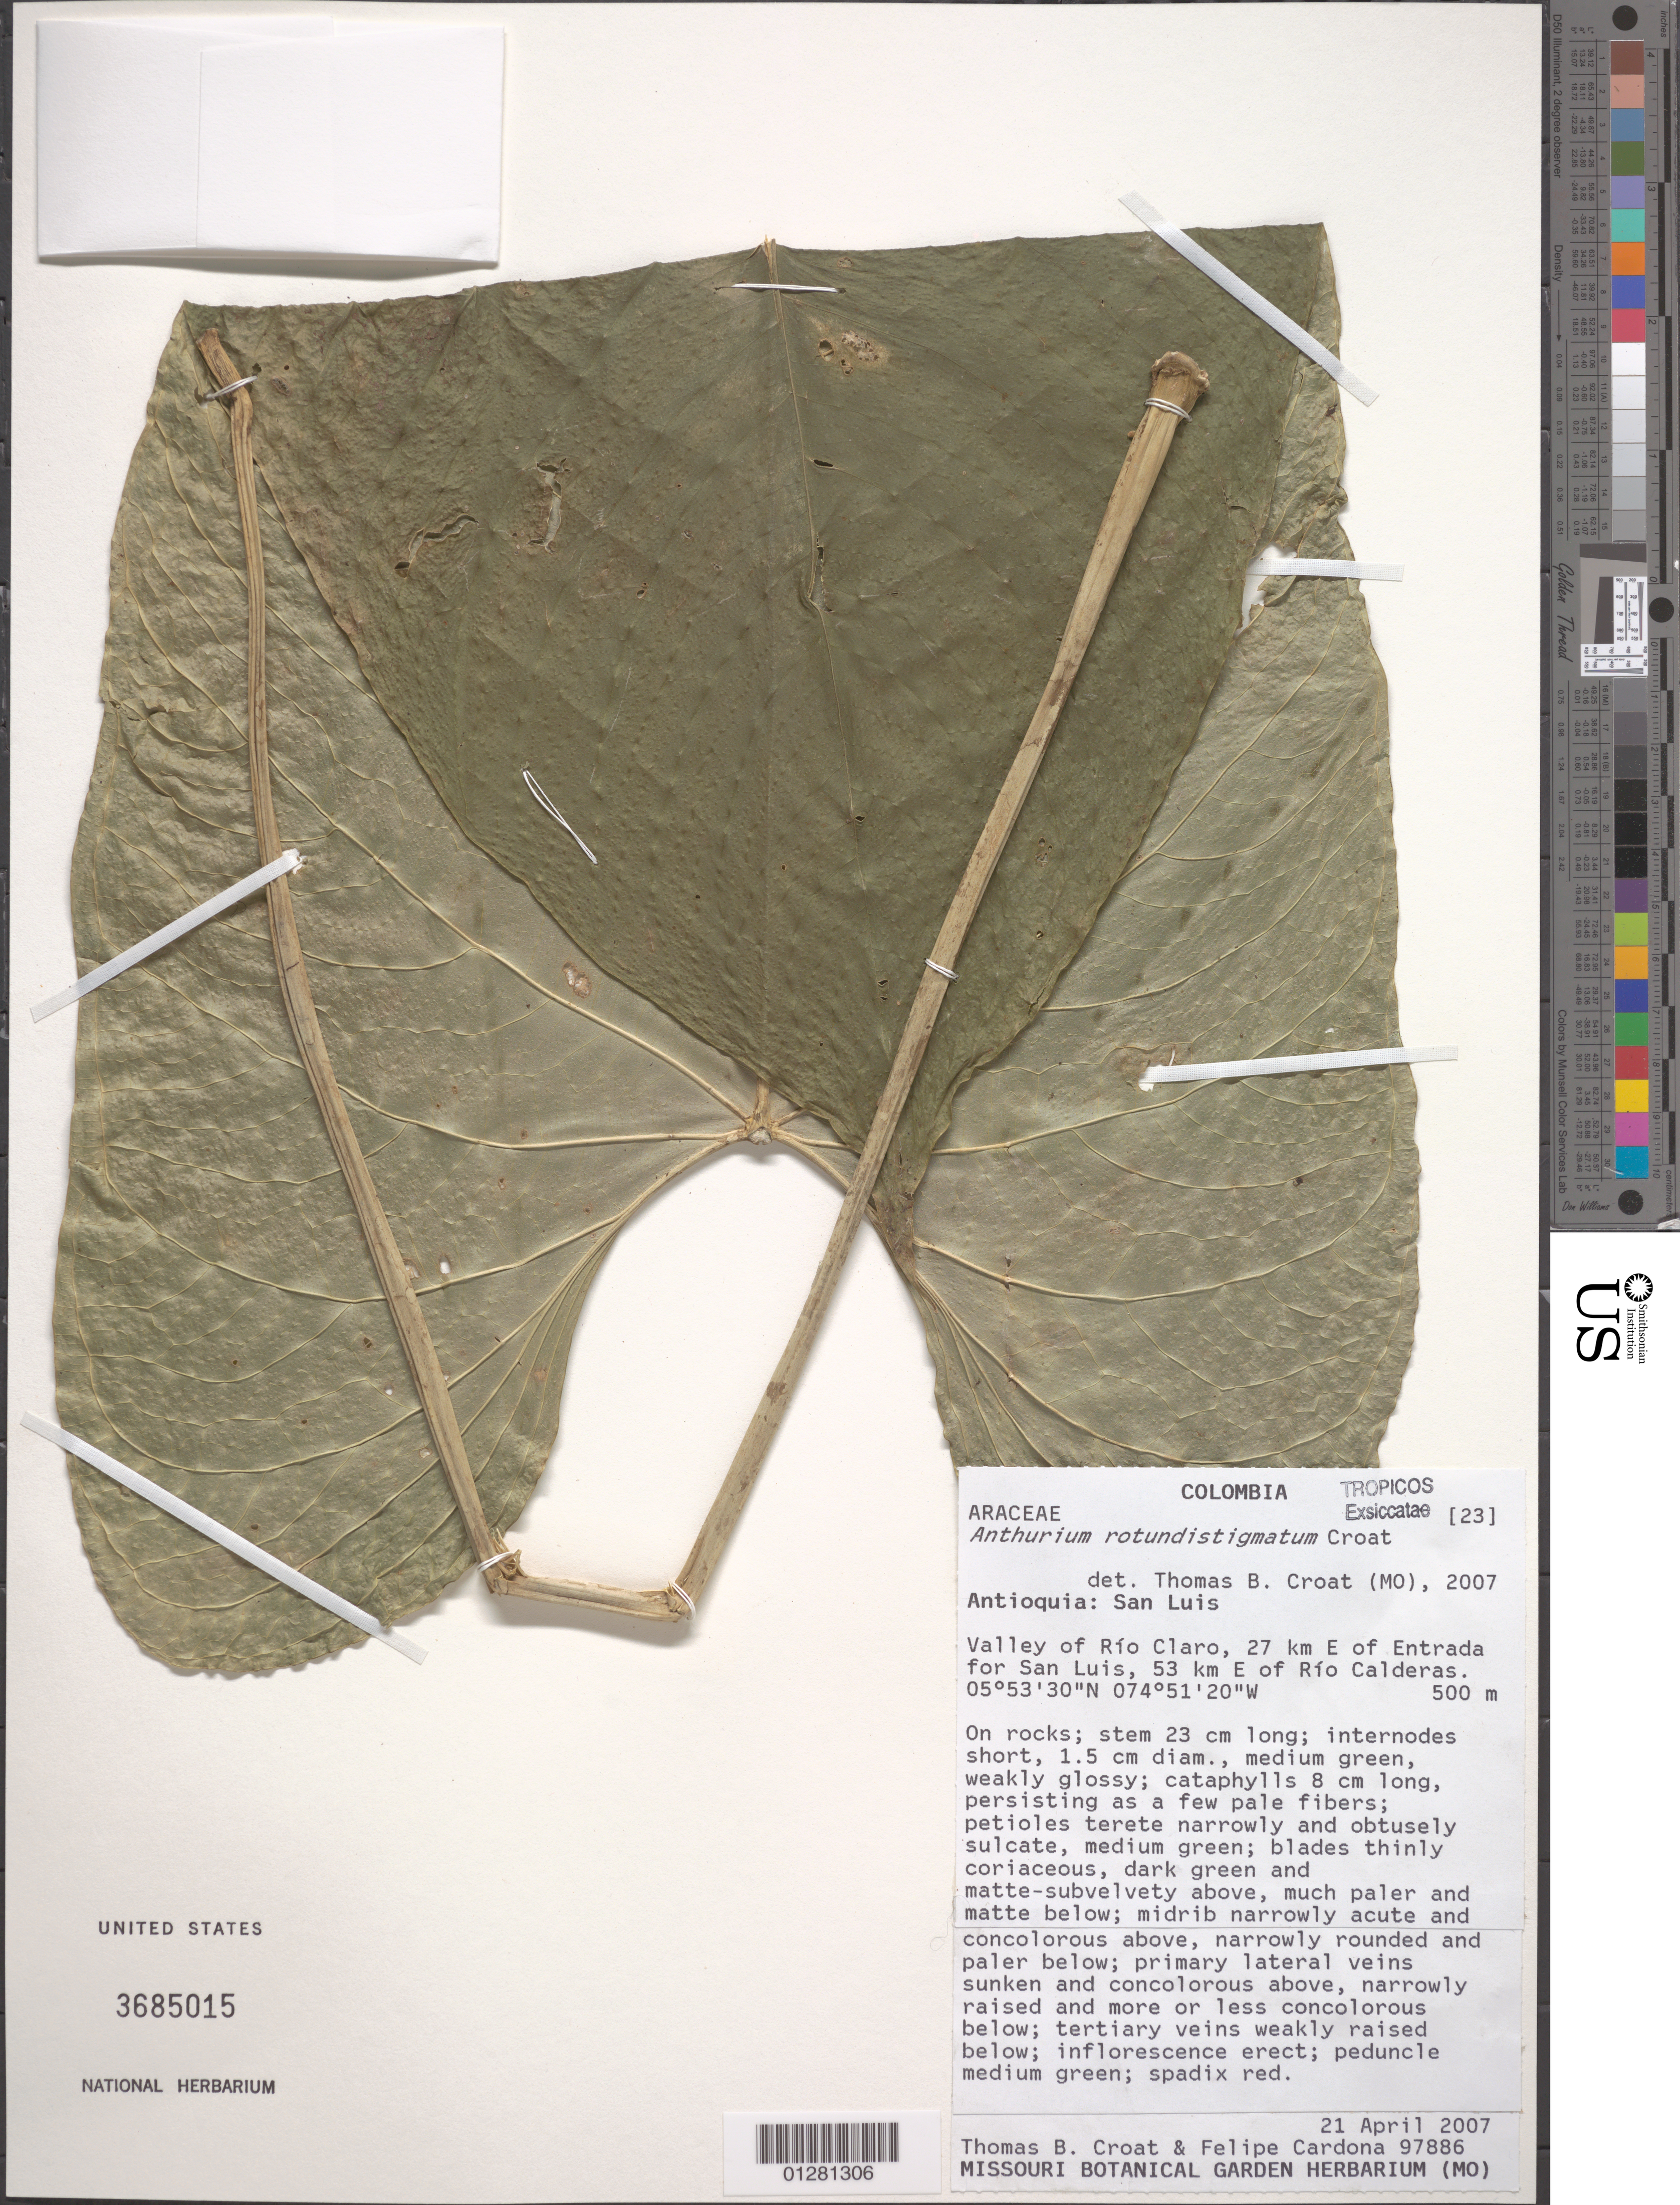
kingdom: Plantae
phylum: Tracheophyta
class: Liliopsida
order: Alismatales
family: Araceae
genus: Anthurium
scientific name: Anthurium rotundistigmatum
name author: Croat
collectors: T. B. Croat & F. Cardona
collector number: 97886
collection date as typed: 21 Apr 2007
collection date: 2007-04-21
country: Colombia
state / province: Antioquiá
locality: San Luis. Valley of Rio Claro, 27 km E of Entrada for San Luis, 53 km E of Rio Calderas.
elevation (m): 500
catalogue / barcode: US 3685015